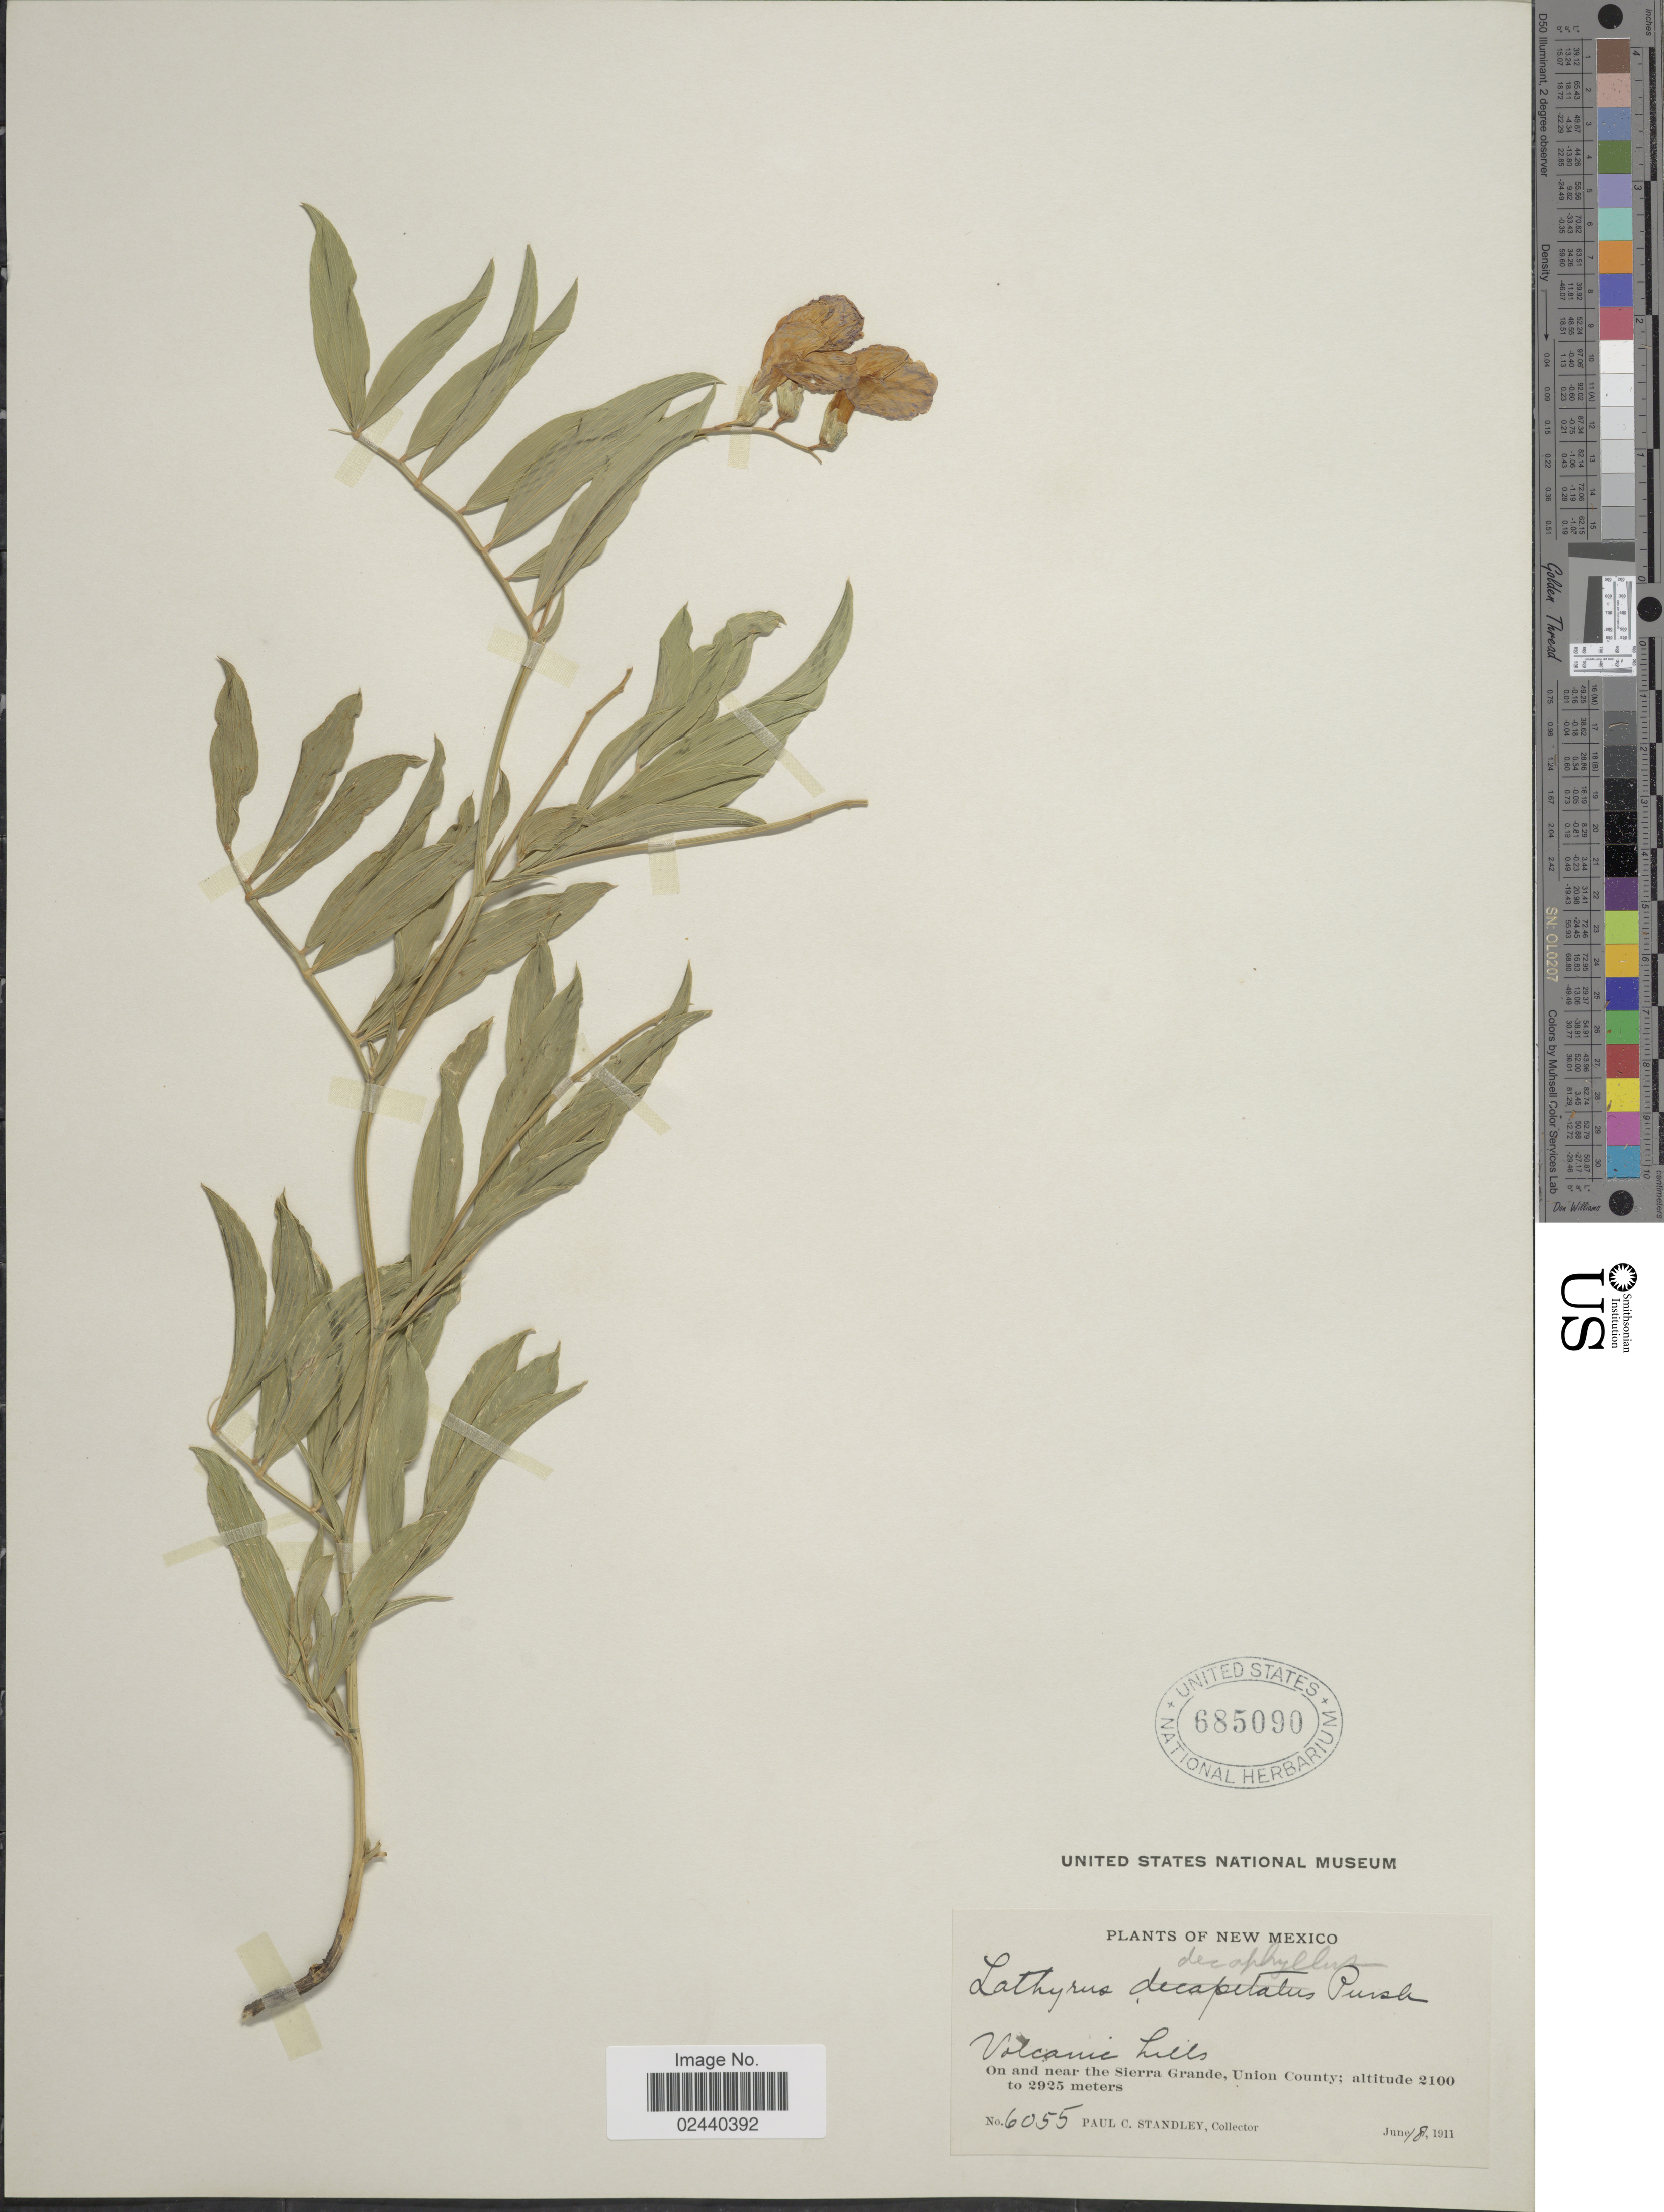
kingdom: Plantae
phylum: Tracheophyta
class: Magnoliopsida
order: Fabales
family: Fabaceae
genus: Lathyrus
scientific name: Lathyrus eucosmus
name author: Butters & H. St. John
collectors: P. C. Standley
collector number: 6055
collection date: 1911-06-18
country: United States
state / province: New Mexico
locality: Volcanic hills. On and near the Sierra Grande, Union County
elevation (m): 2100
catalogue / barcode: US 685090